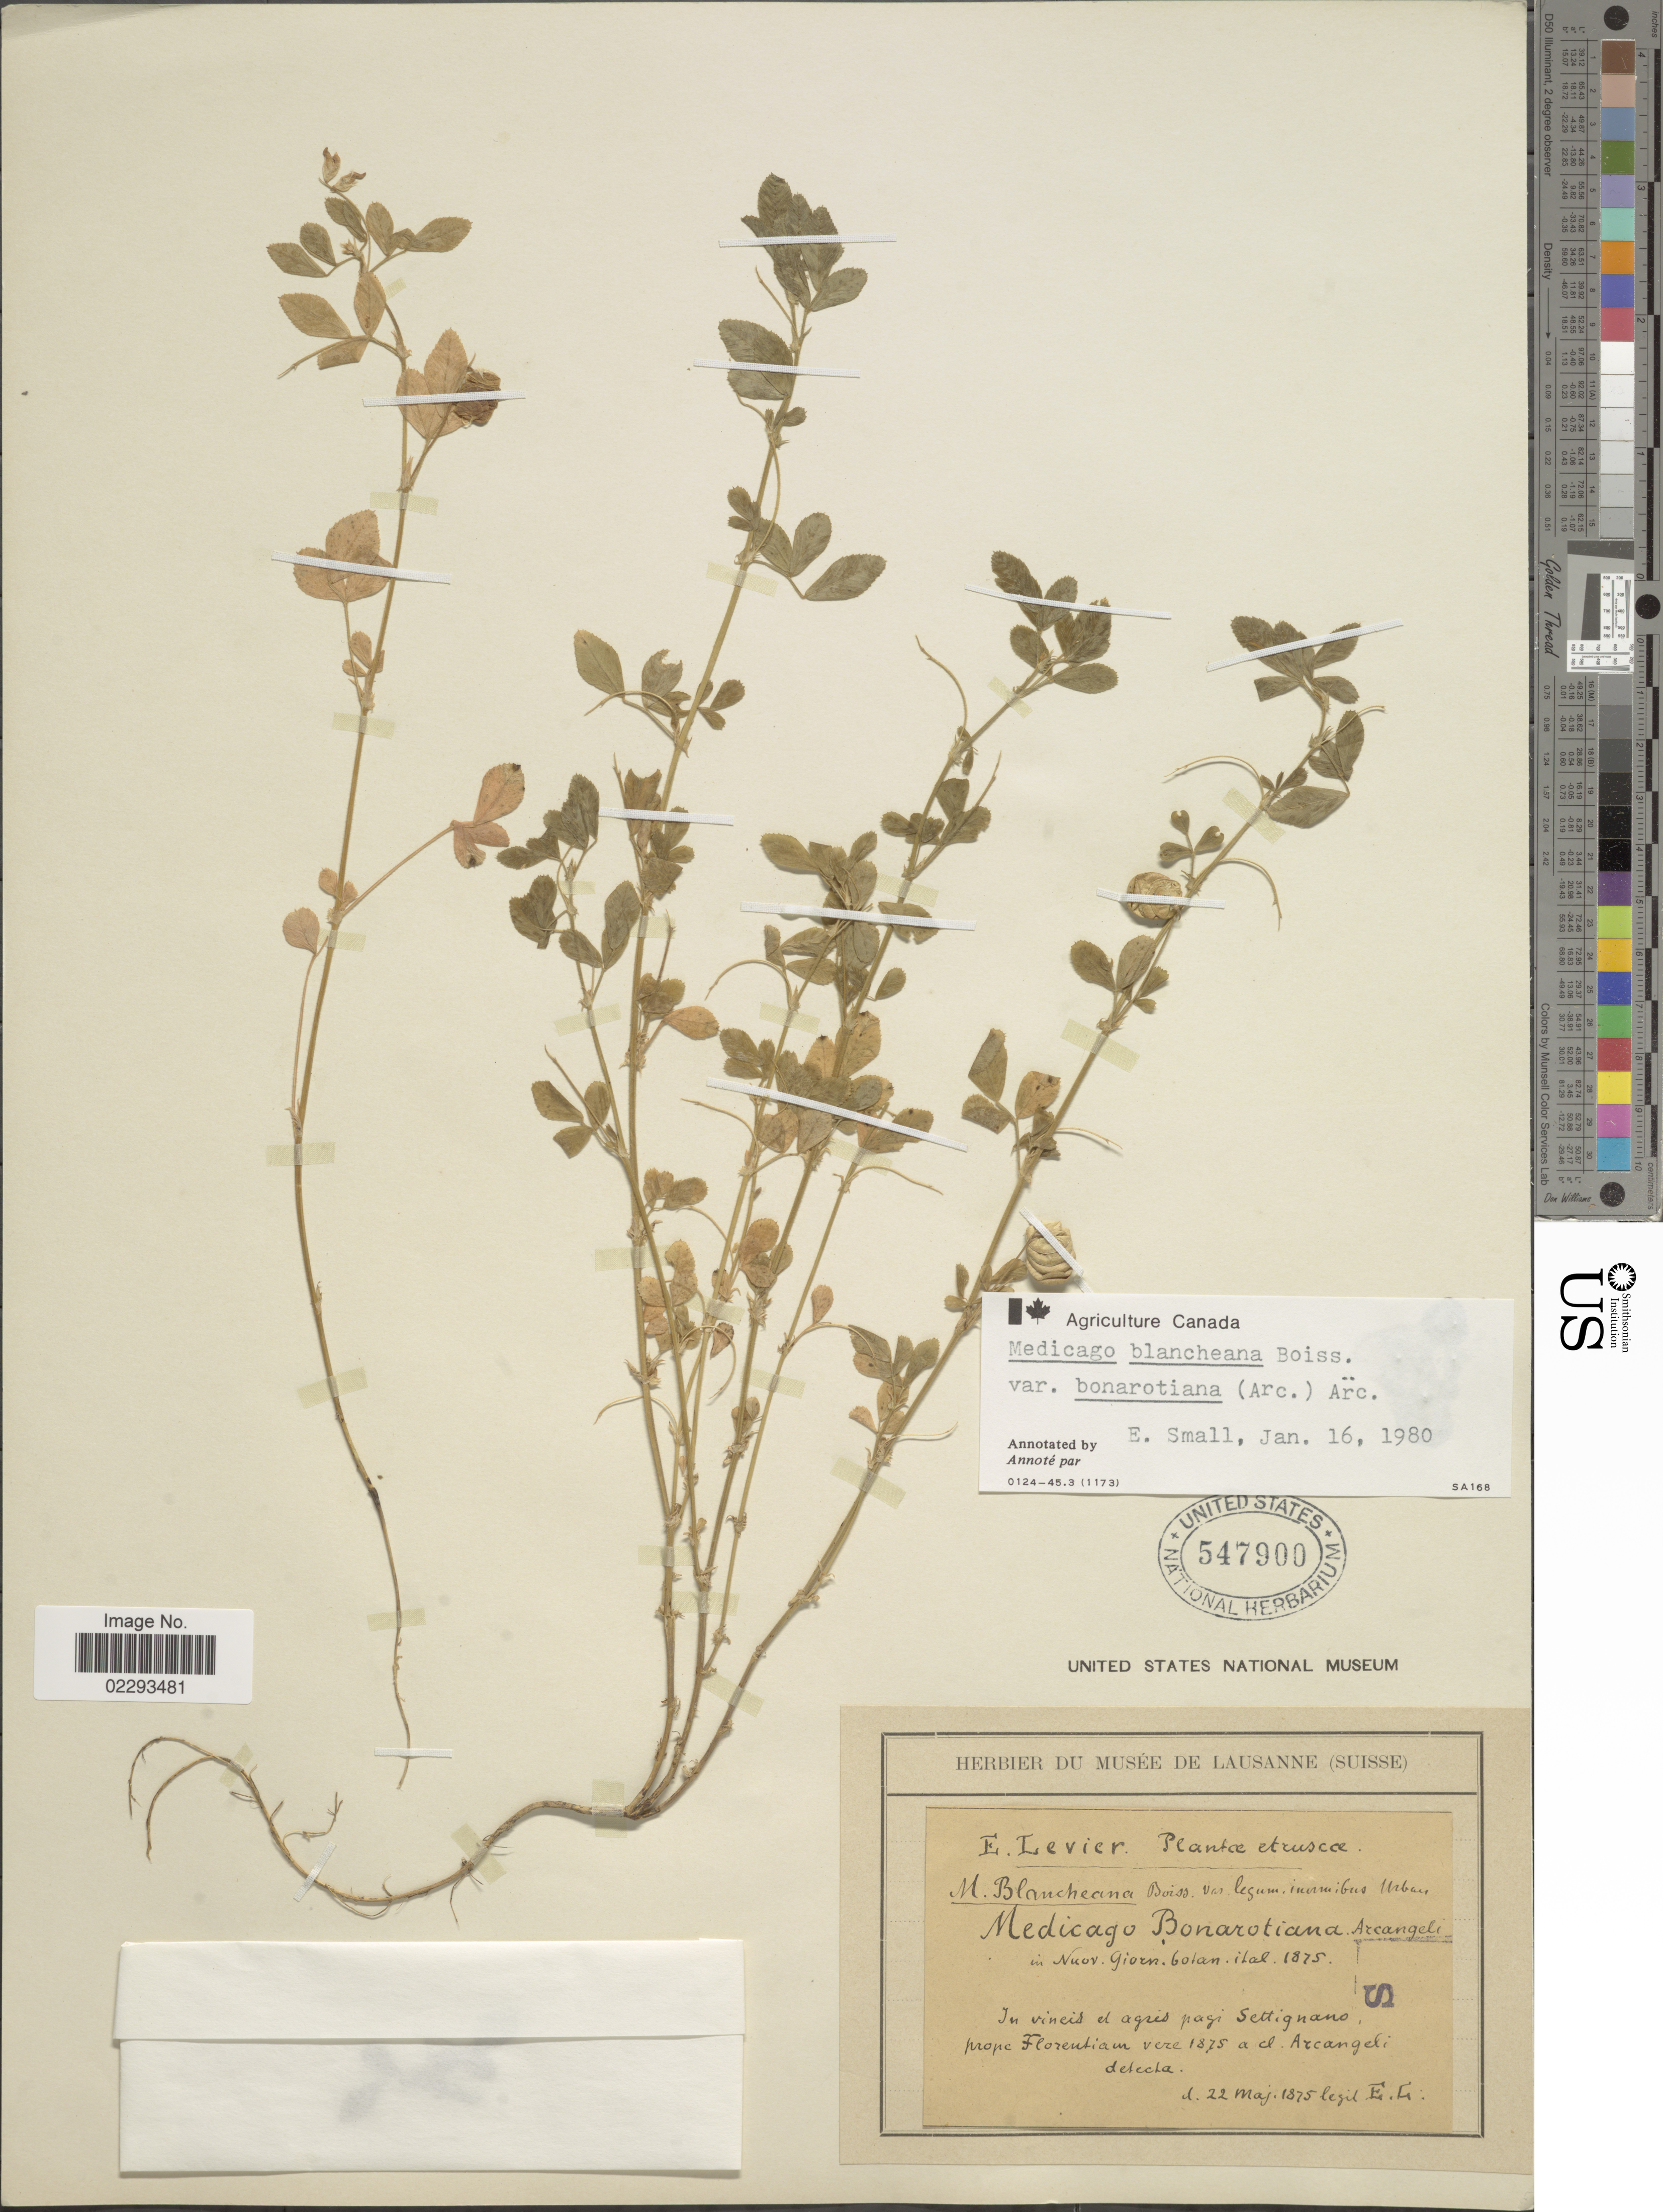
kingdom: Plantae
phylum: Tracheophyta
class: Magnoliopsida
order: Fabales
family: Fabaceae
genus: Medicago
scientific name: Medicago blancheana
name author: Boiss.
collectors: É. Levier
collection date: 1875-05-22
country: Italy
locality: Ruscce, in vineis et agris pagi Settignano prope Florentiam vere 1875 acl. Arcangeli detecta [interpreted]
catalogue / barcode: US 547900